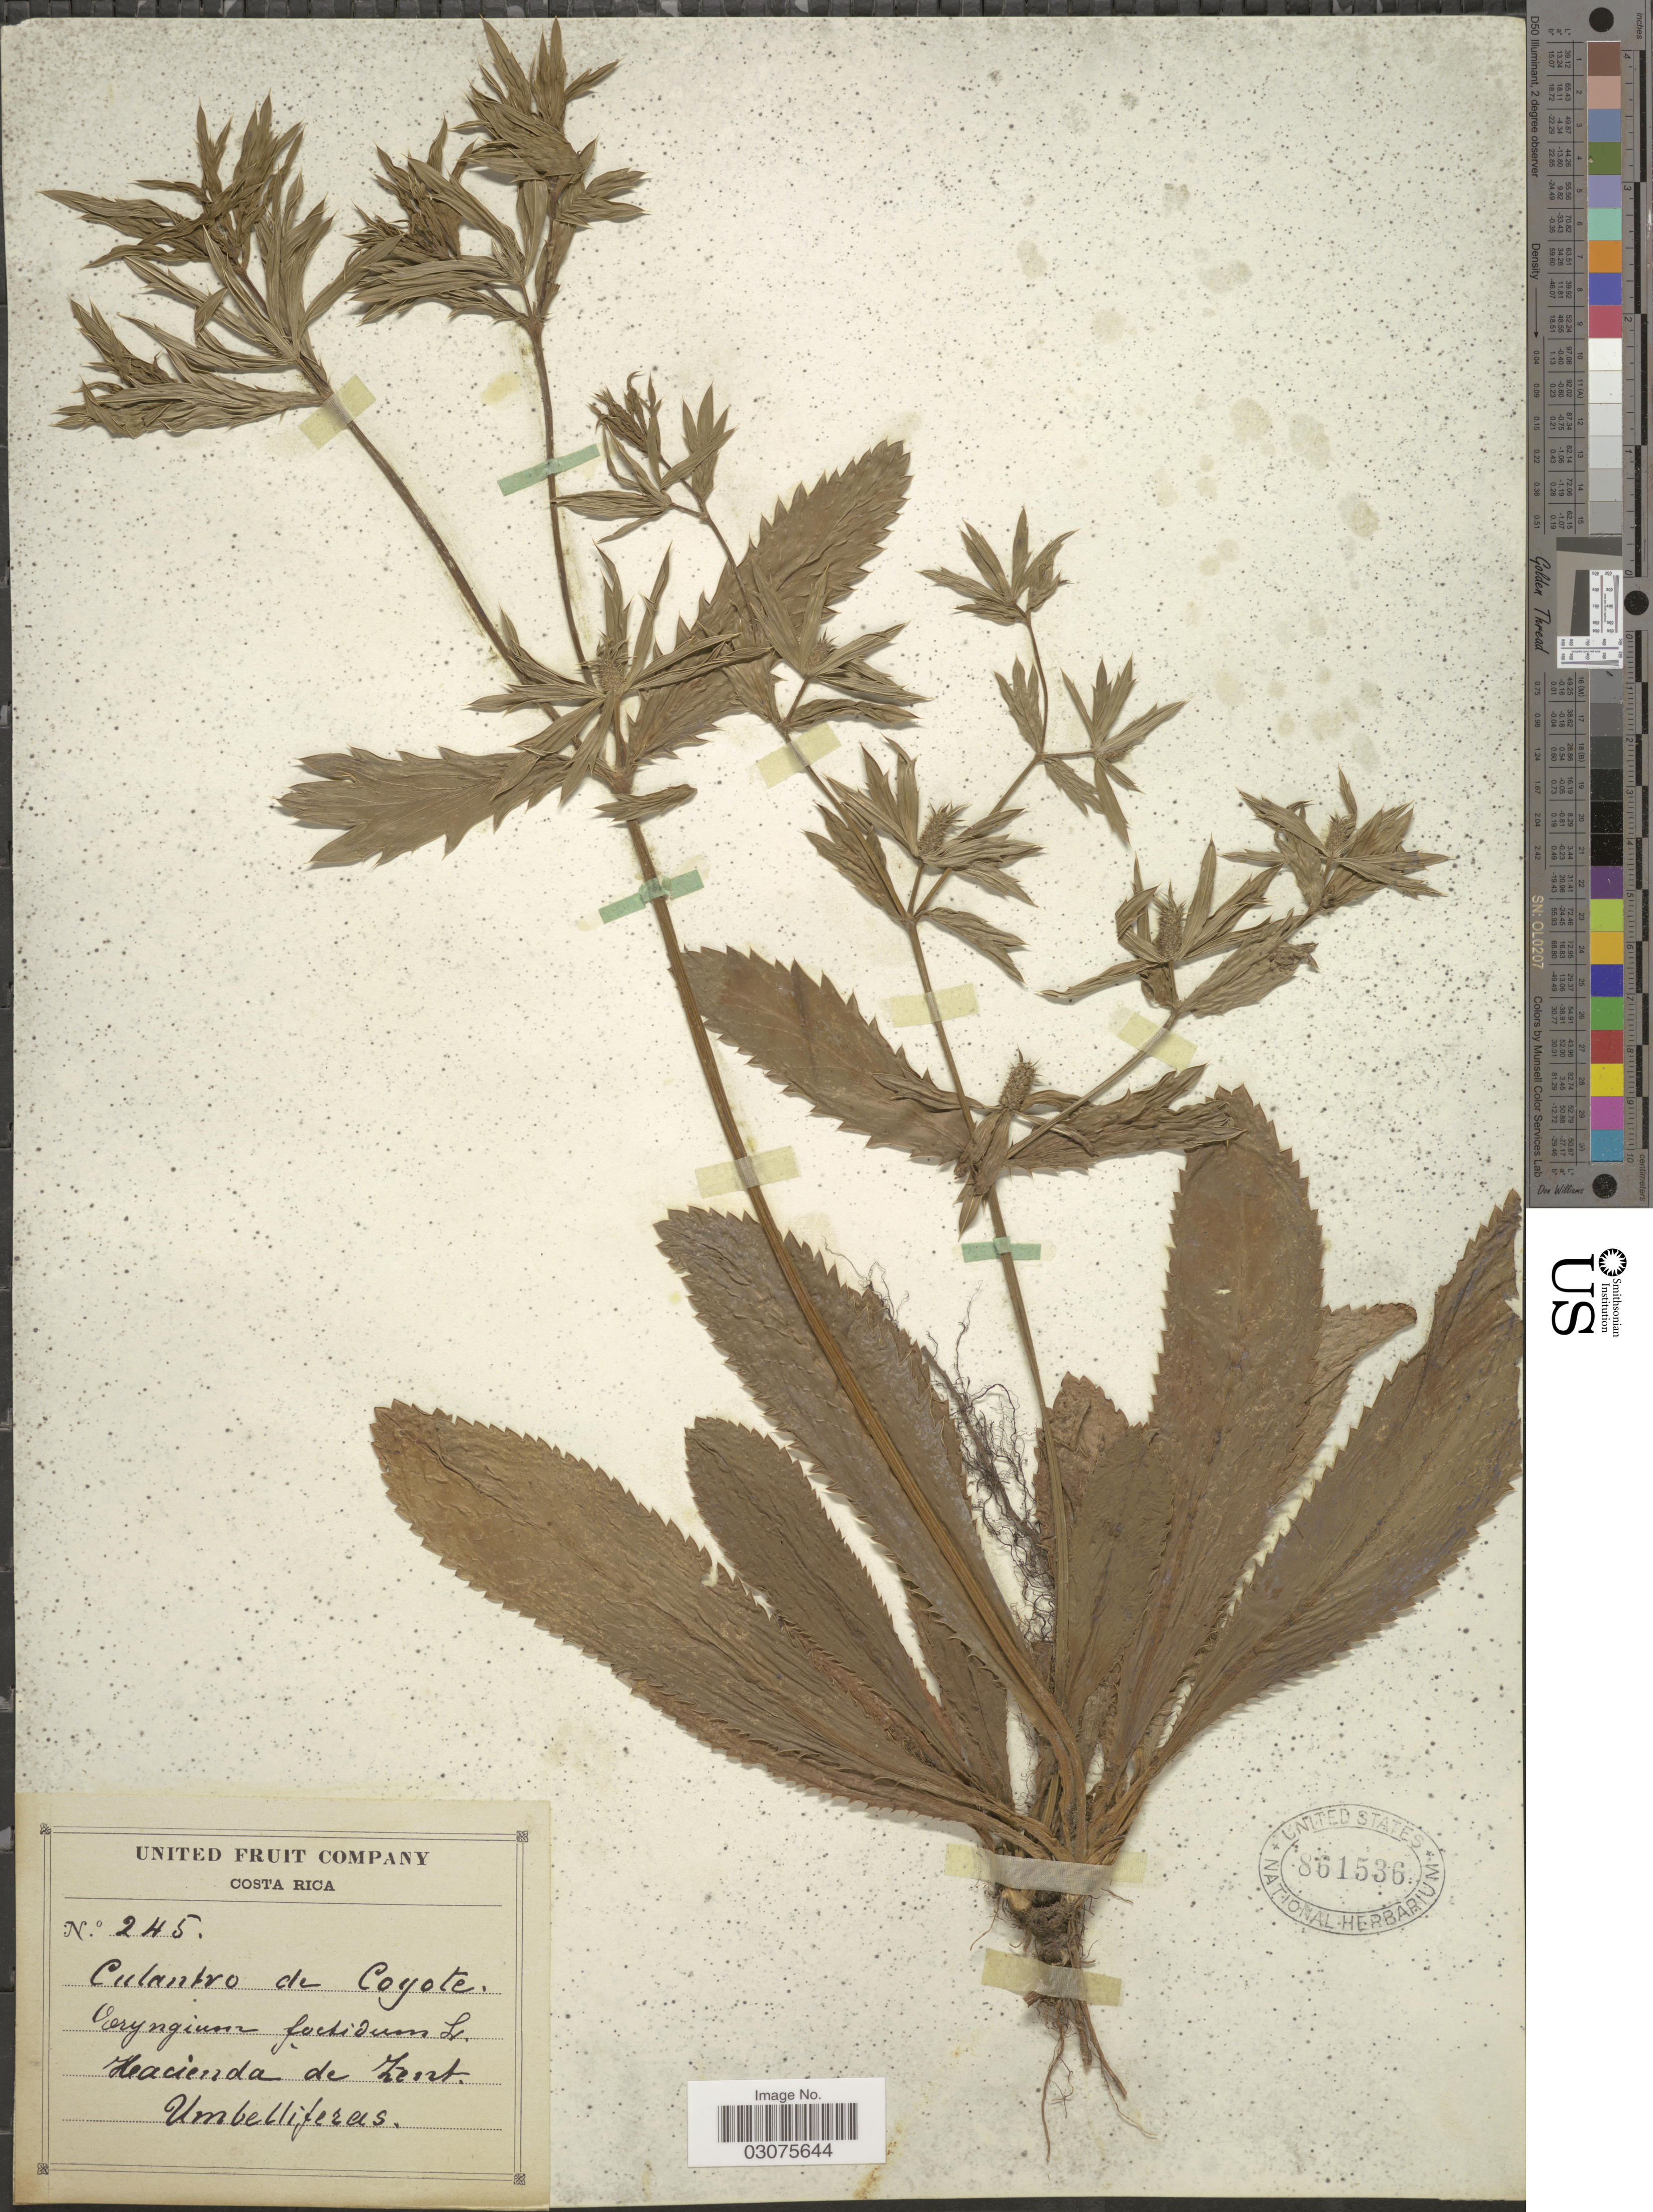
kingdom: Plantae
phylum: Tracheophyta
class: Magnoliopsida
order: Apiales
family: Apiaceae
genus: Eryngium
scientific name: Eryngium foetidum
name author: L.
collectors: United Fruit Company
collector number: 245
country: Costa Rica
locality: Culantro de Coyote. Hacienda de Zent.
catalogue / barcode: US 861536